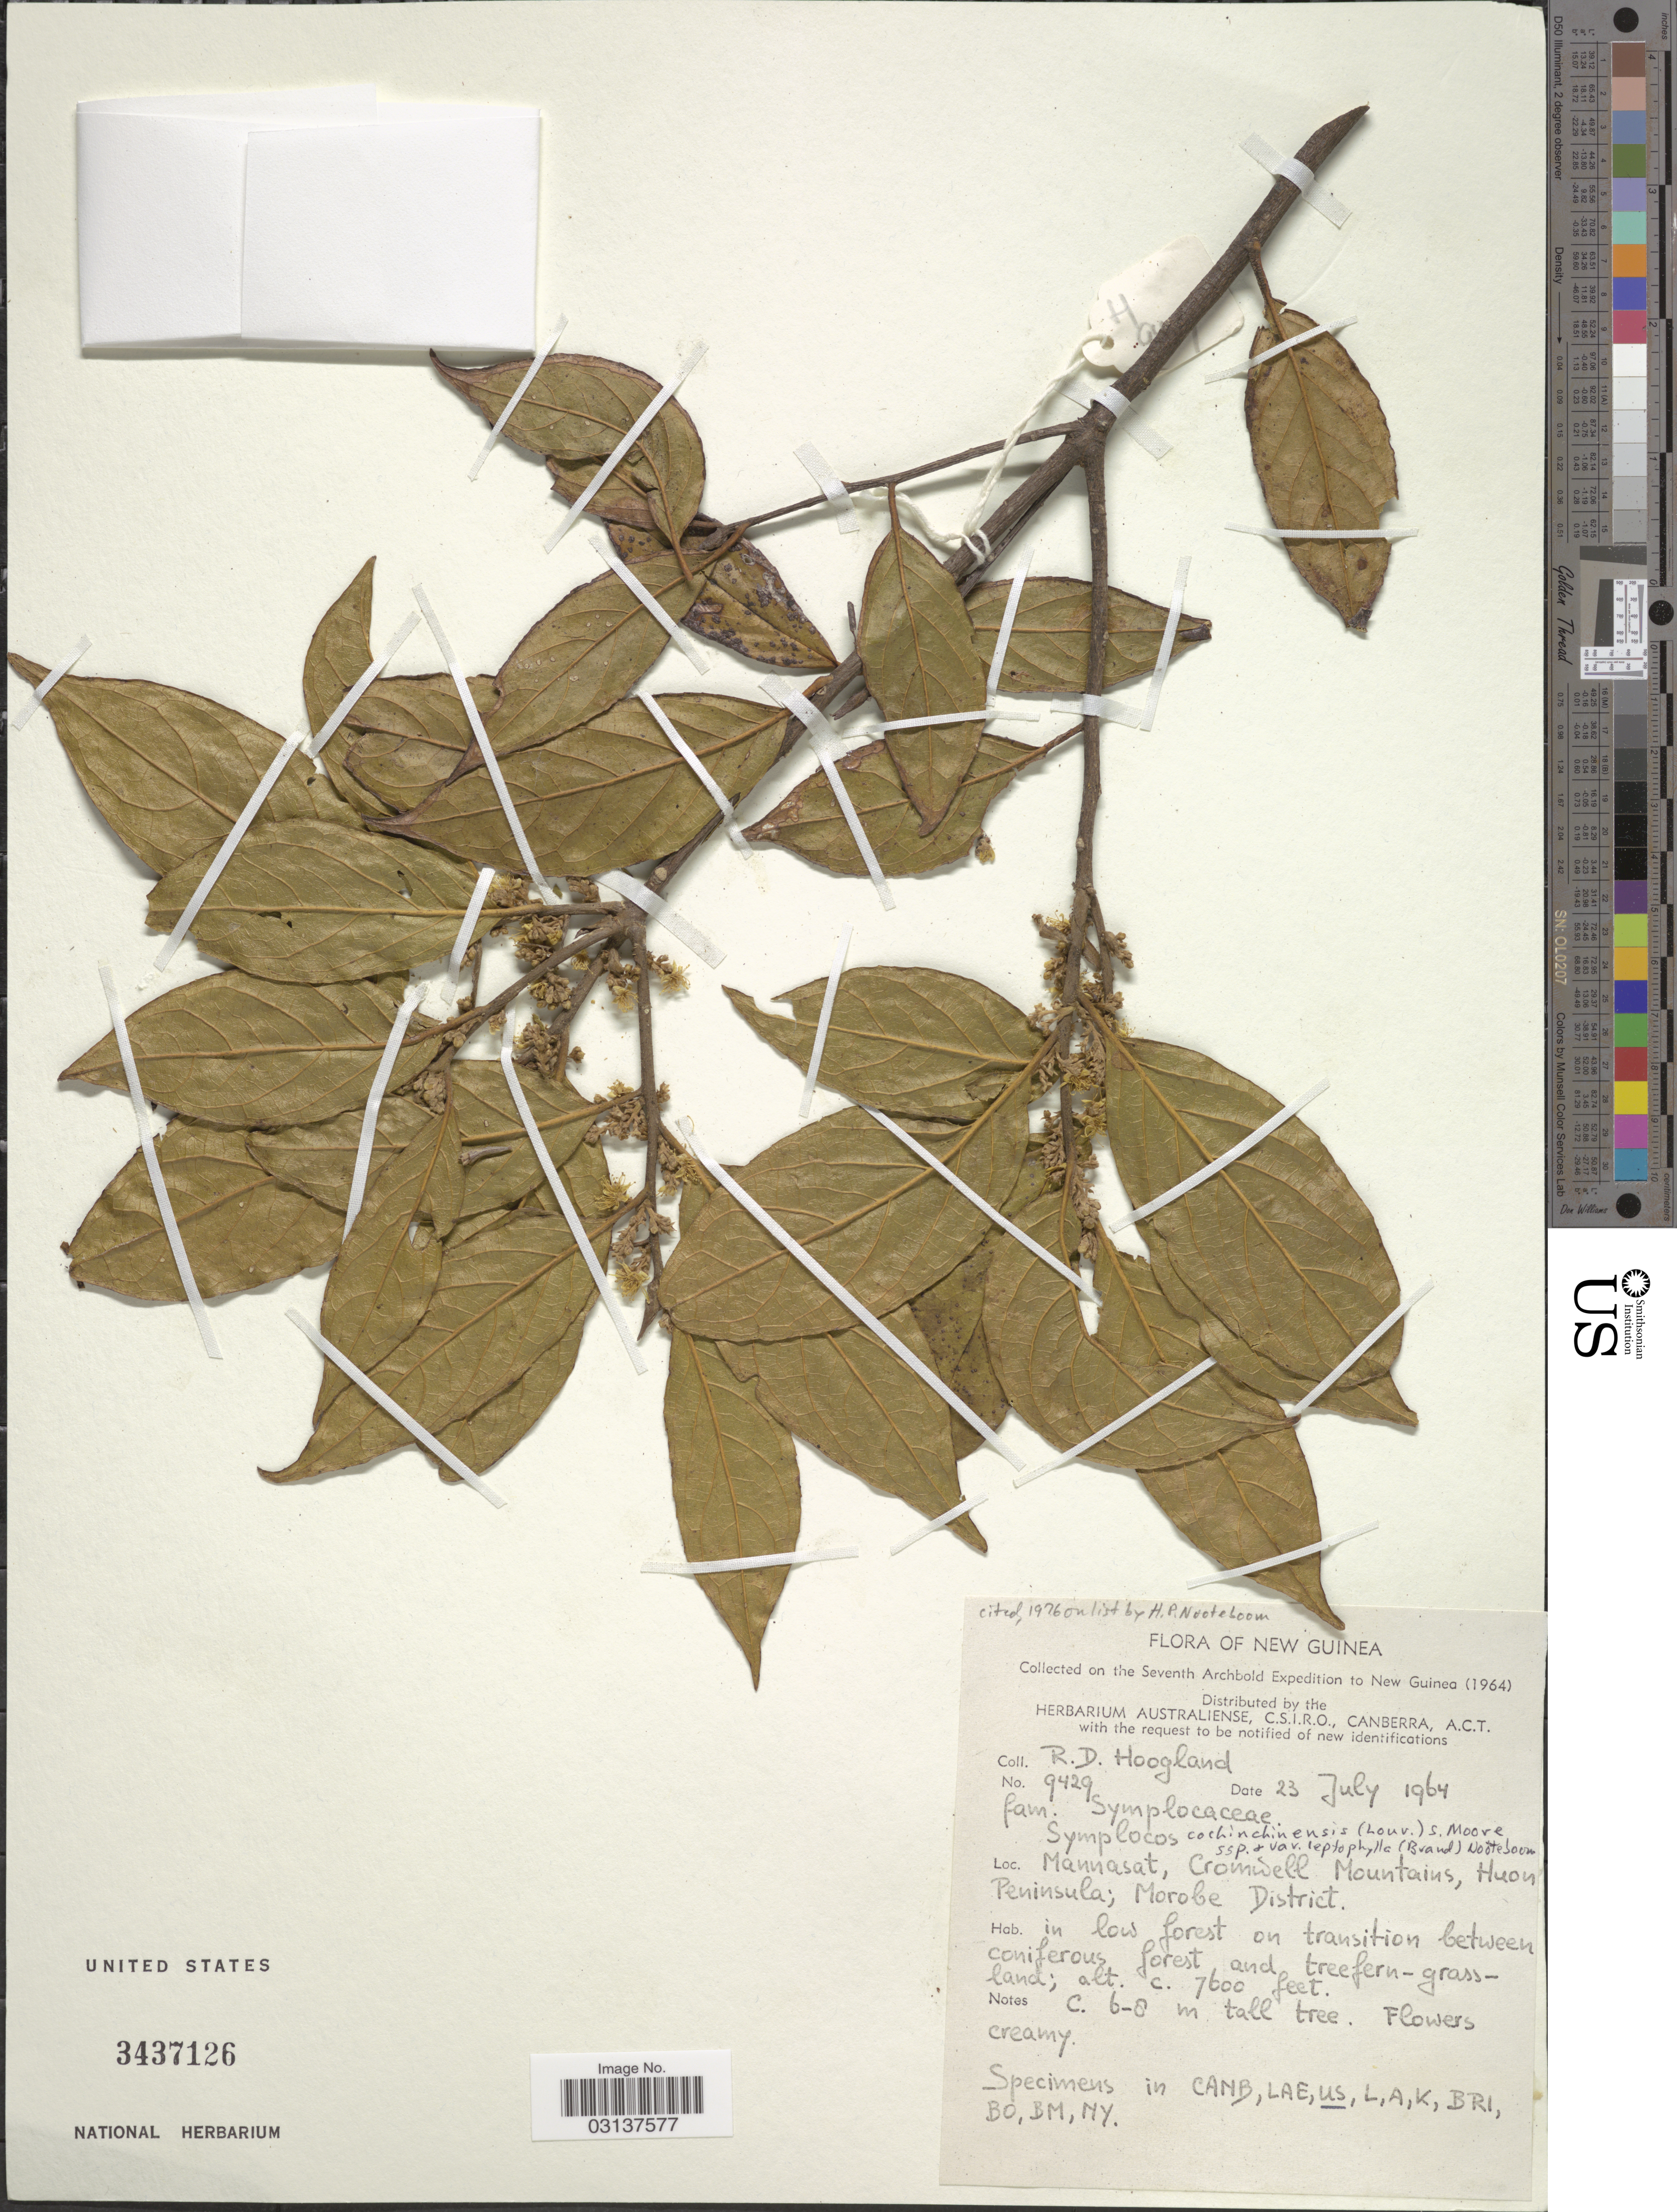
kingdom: Plantae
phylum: Tracheophyta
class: Magnoliopsida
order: Ericales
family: Symplocaceae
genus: Symplocos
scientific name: Symplocos cochinchinensis var. leptophylla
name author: (Brand) Noot.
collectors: R. D. Hoogland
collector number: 9429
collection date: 1964-07-23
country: Papua New Guinea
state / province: Morobe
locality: New Guinea, Mannasat, Cromwell Mountains, Huon Peninsula; Morobe District.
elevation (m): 2316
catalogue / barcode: US 3437126